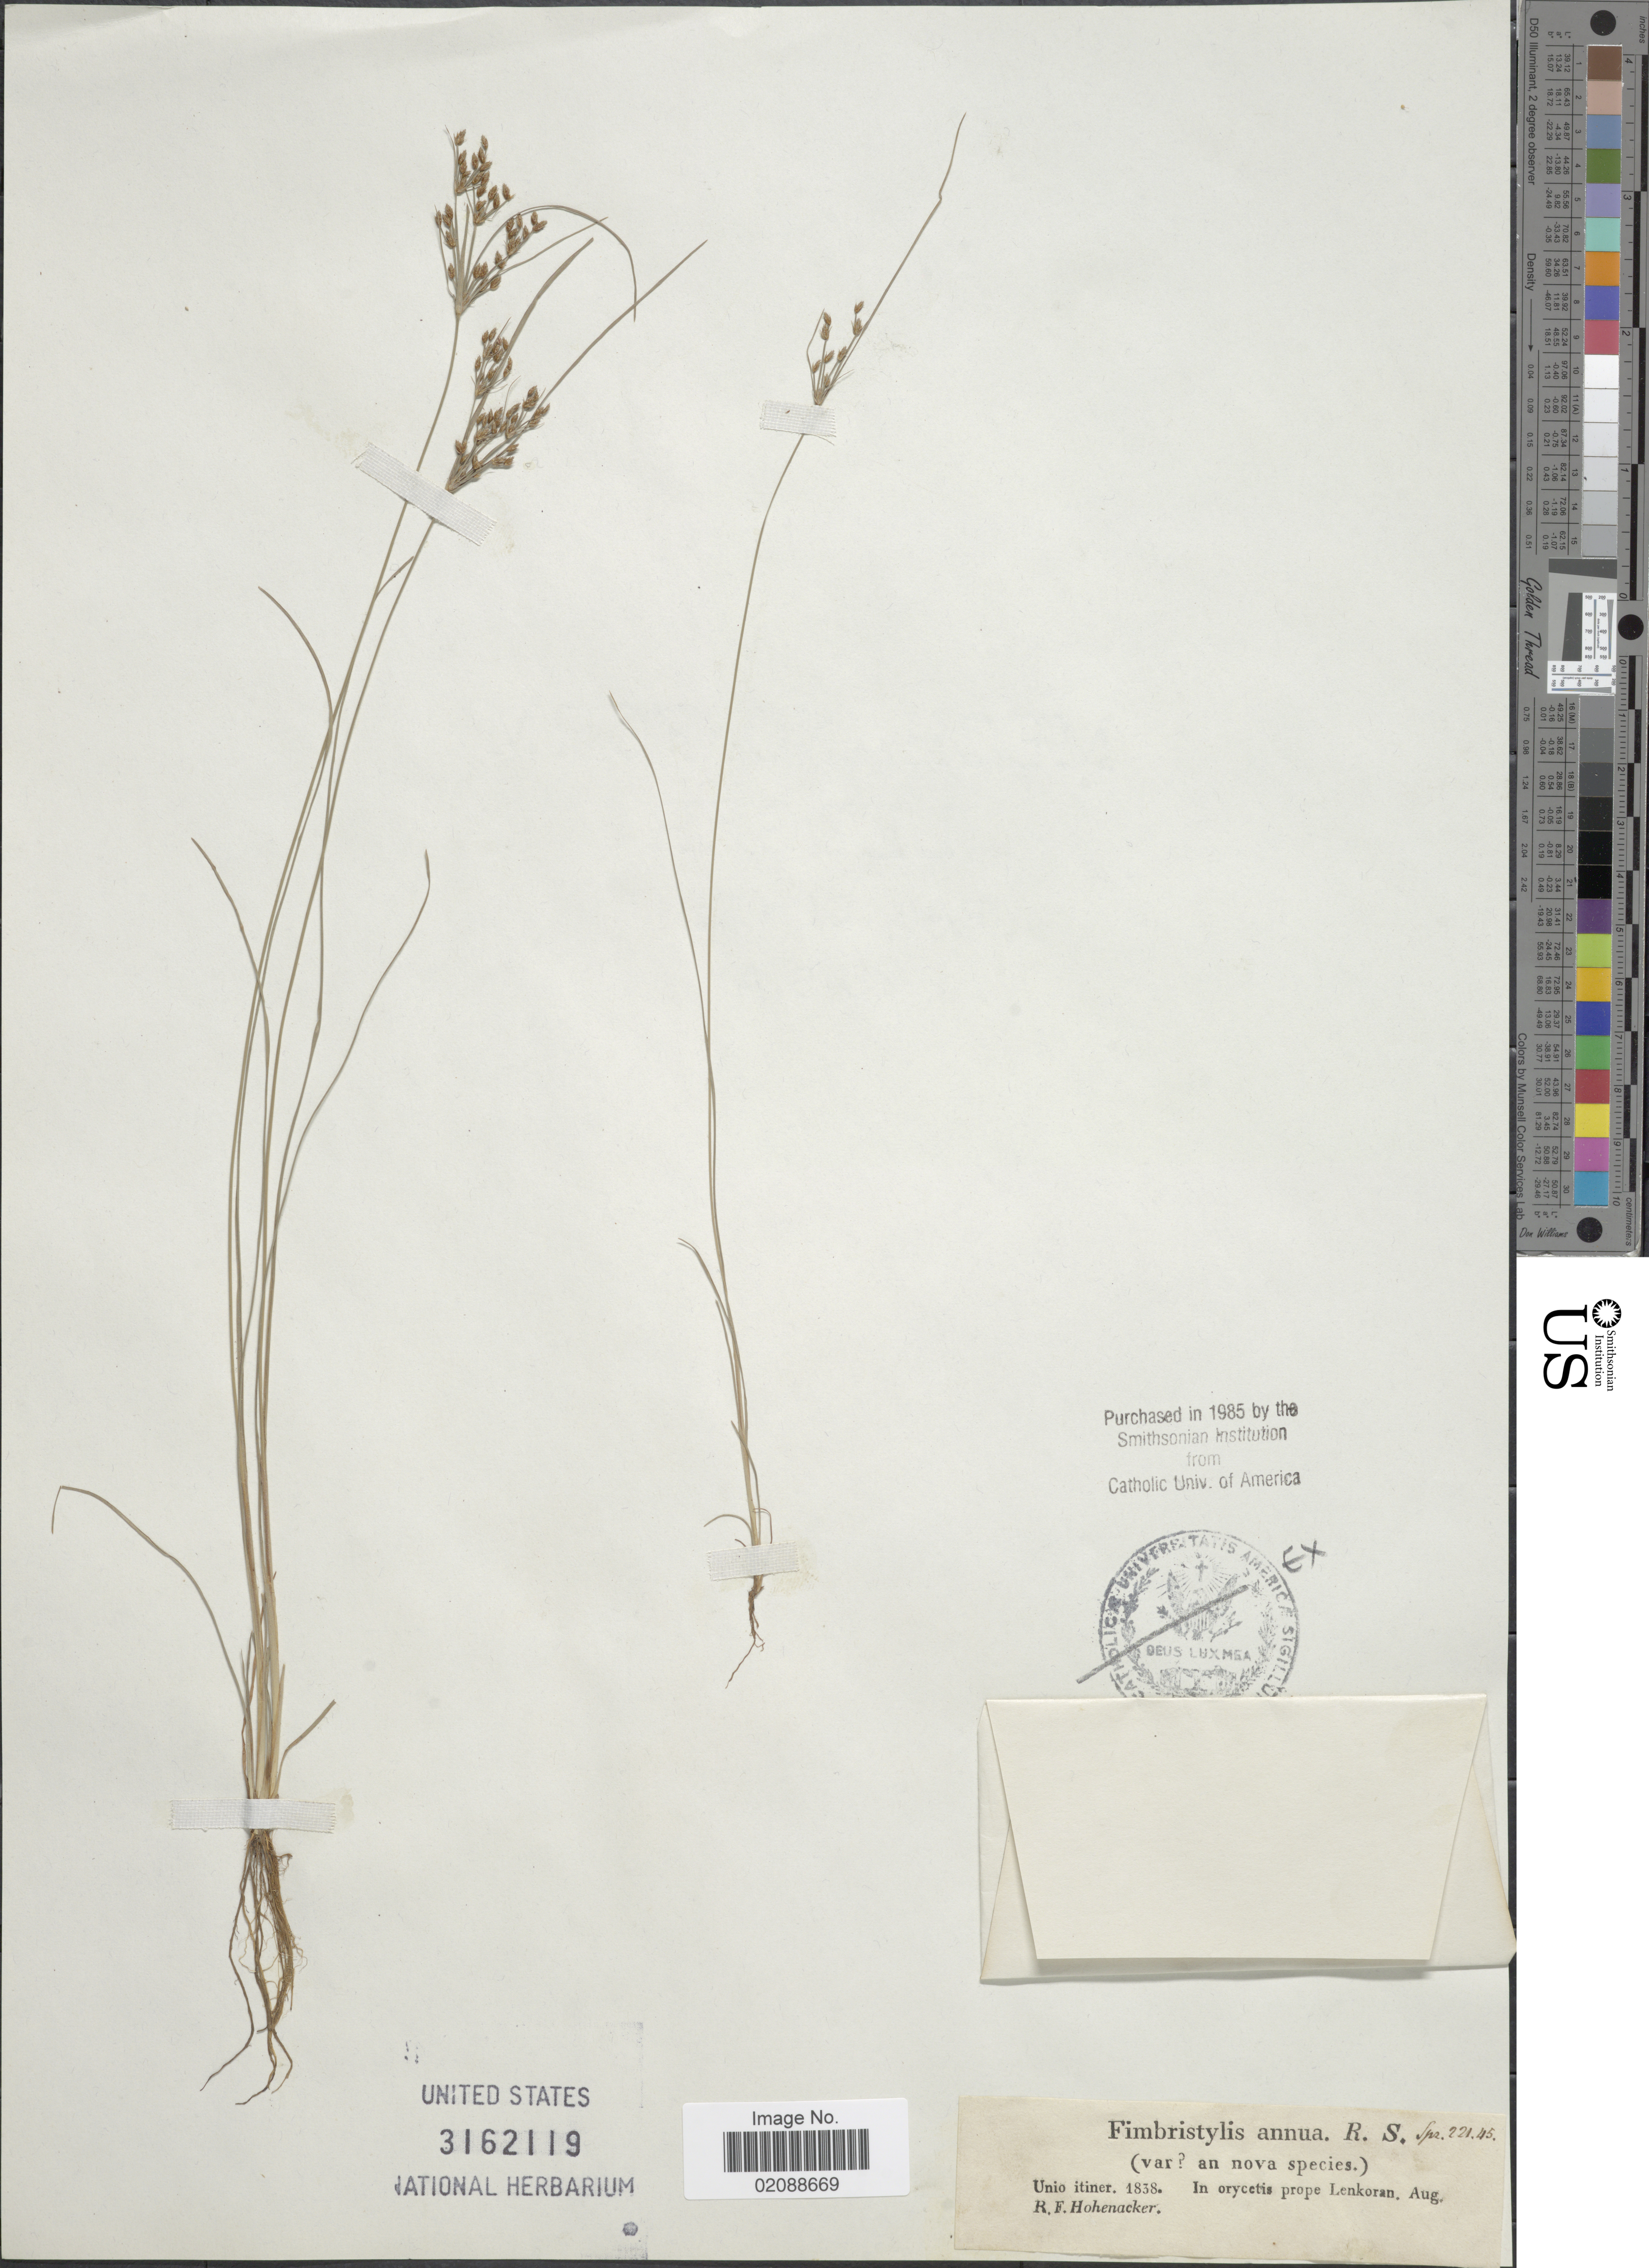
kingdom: Plantae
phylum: Tracheophyta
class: Liliopsida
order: Poales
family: Cyperaceae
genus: Fimbristylis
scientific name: Fimbristylis annua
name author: (All.) Roem. & Schult.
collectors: R. F. Hohenacker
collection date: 1838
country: Azerbaijan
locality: In orycetis prope Lenkoran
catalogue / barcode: US 3162119